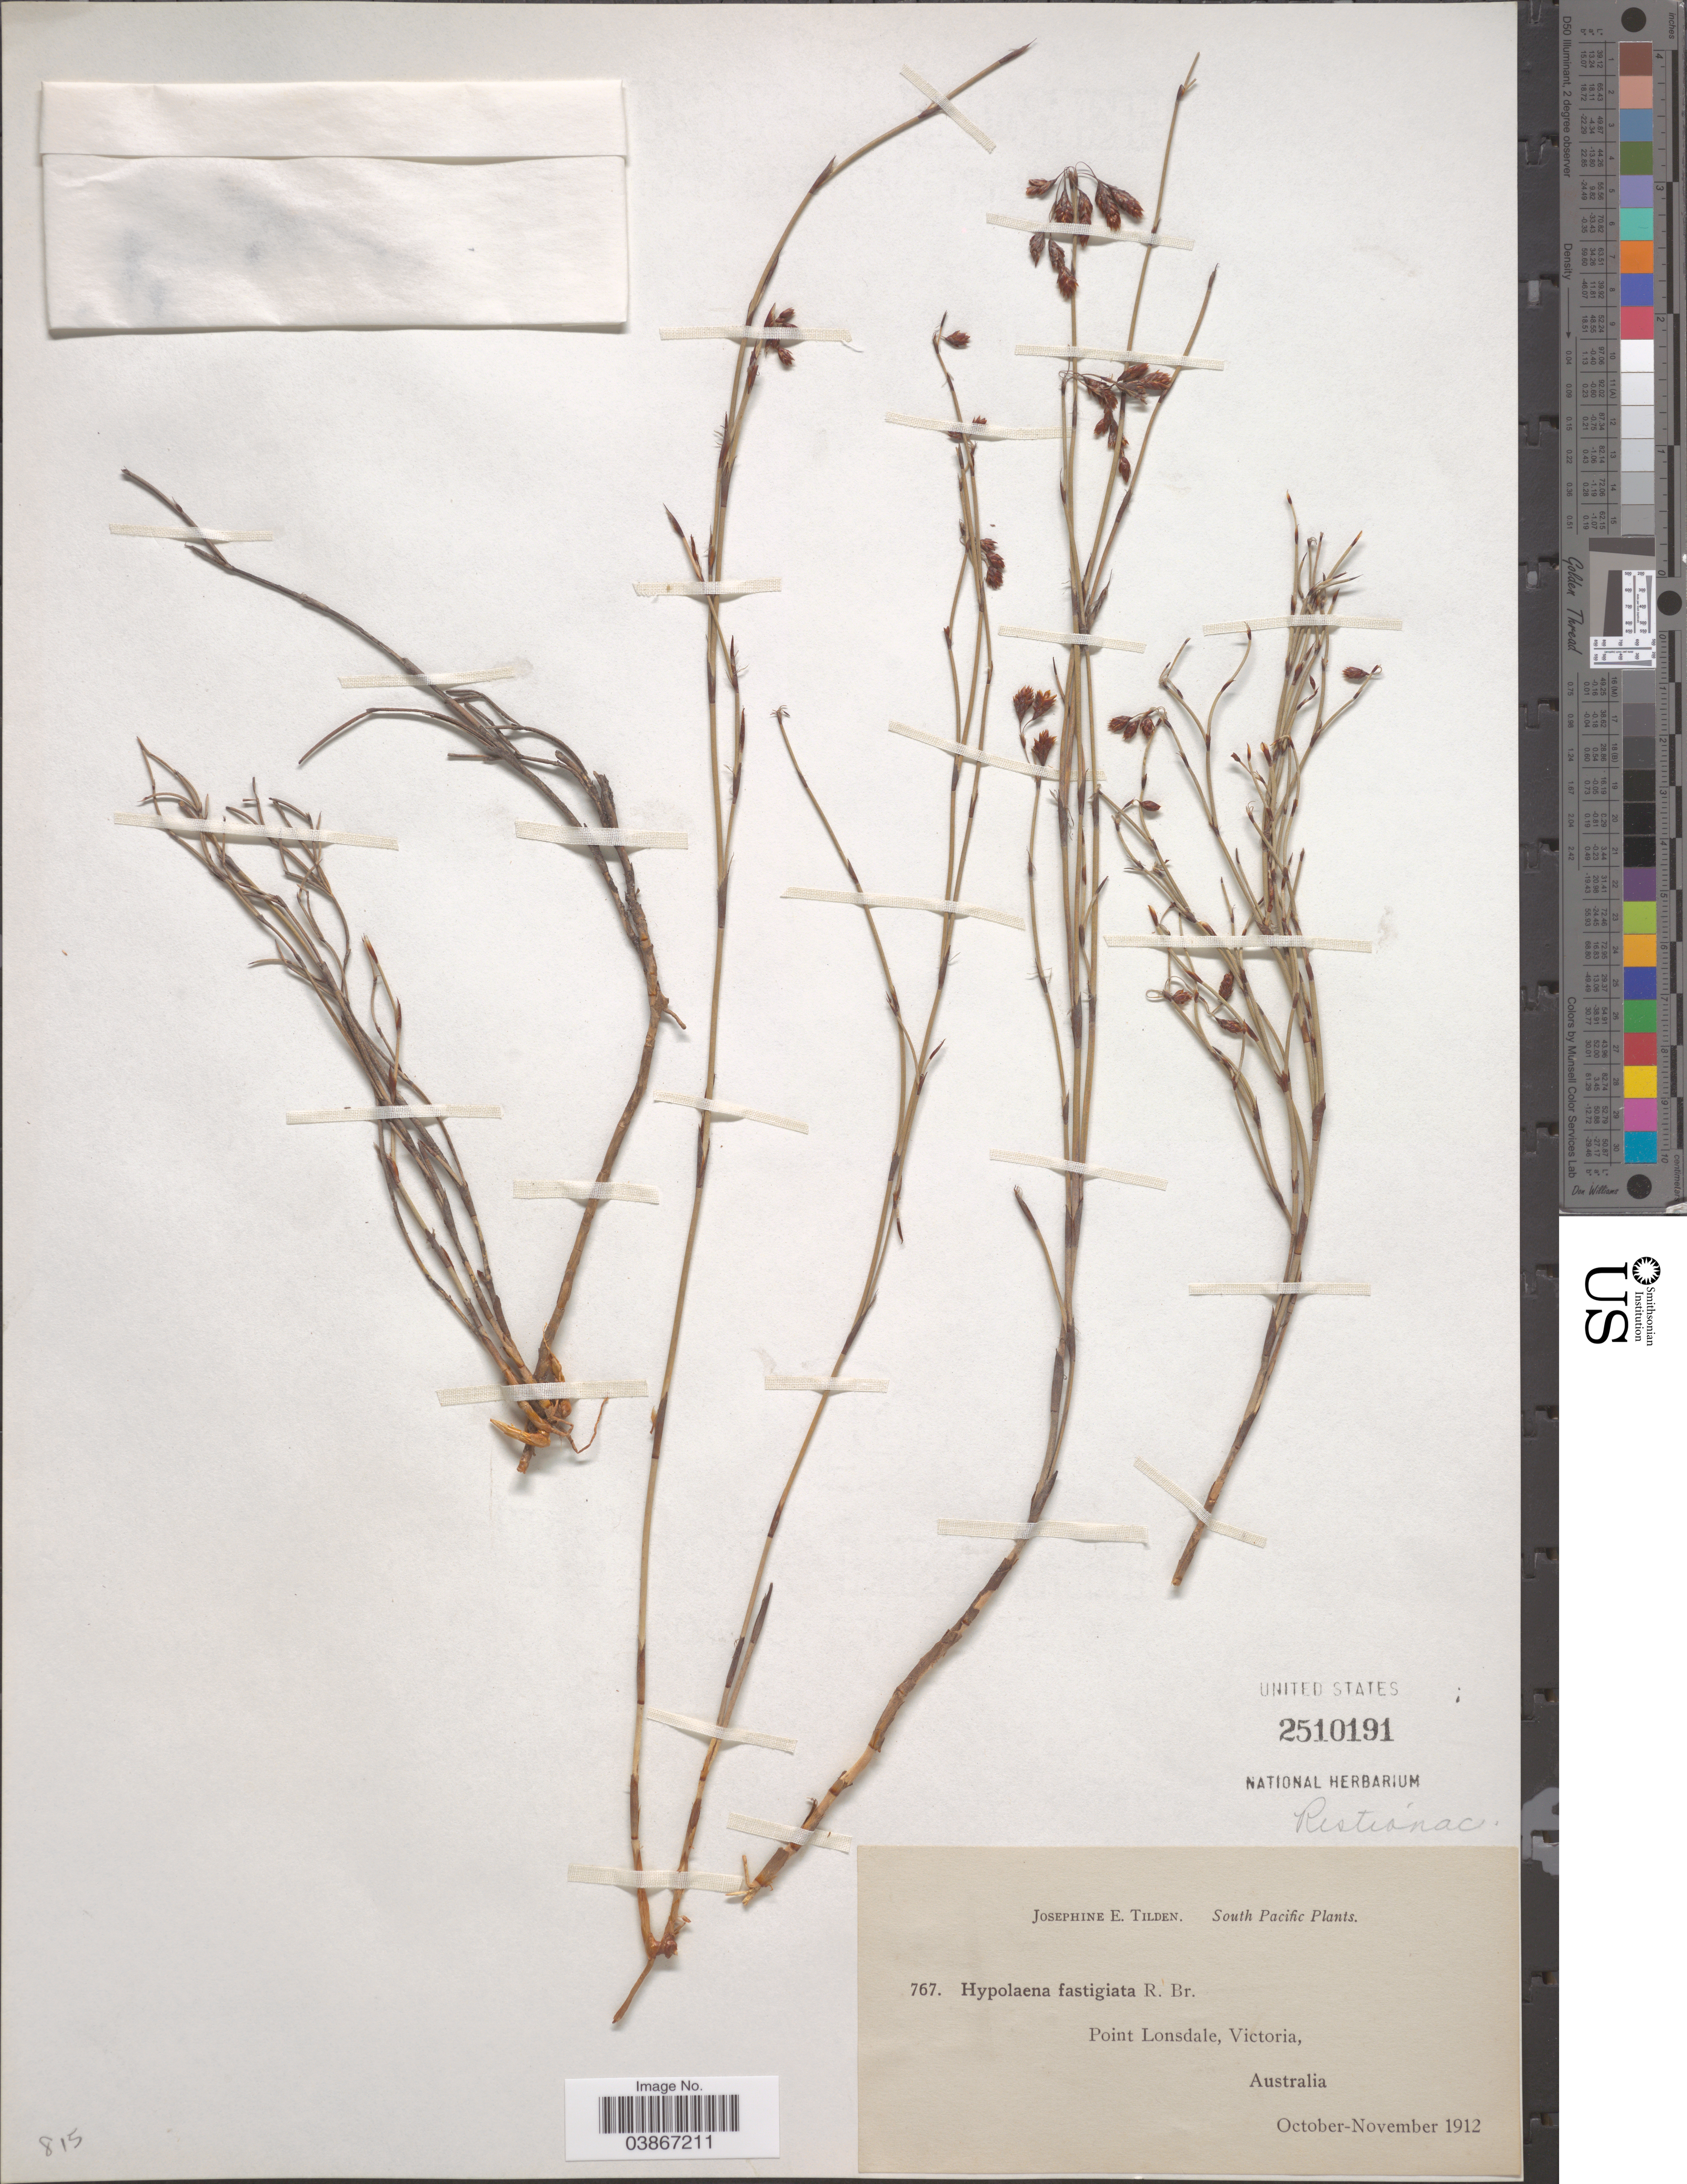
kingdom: Plantae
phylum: Tracheophyta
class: Liliopsida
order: Poales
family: Restionaceae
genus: Hypolaena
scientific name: Hypolaena fastigiata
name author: R. Br.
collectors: J. E. Tilden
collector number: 767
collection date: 1912-10/1912-11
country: Australia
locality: South Pacific. Point Lonsdale, Victoria.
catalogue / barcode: US 2510191